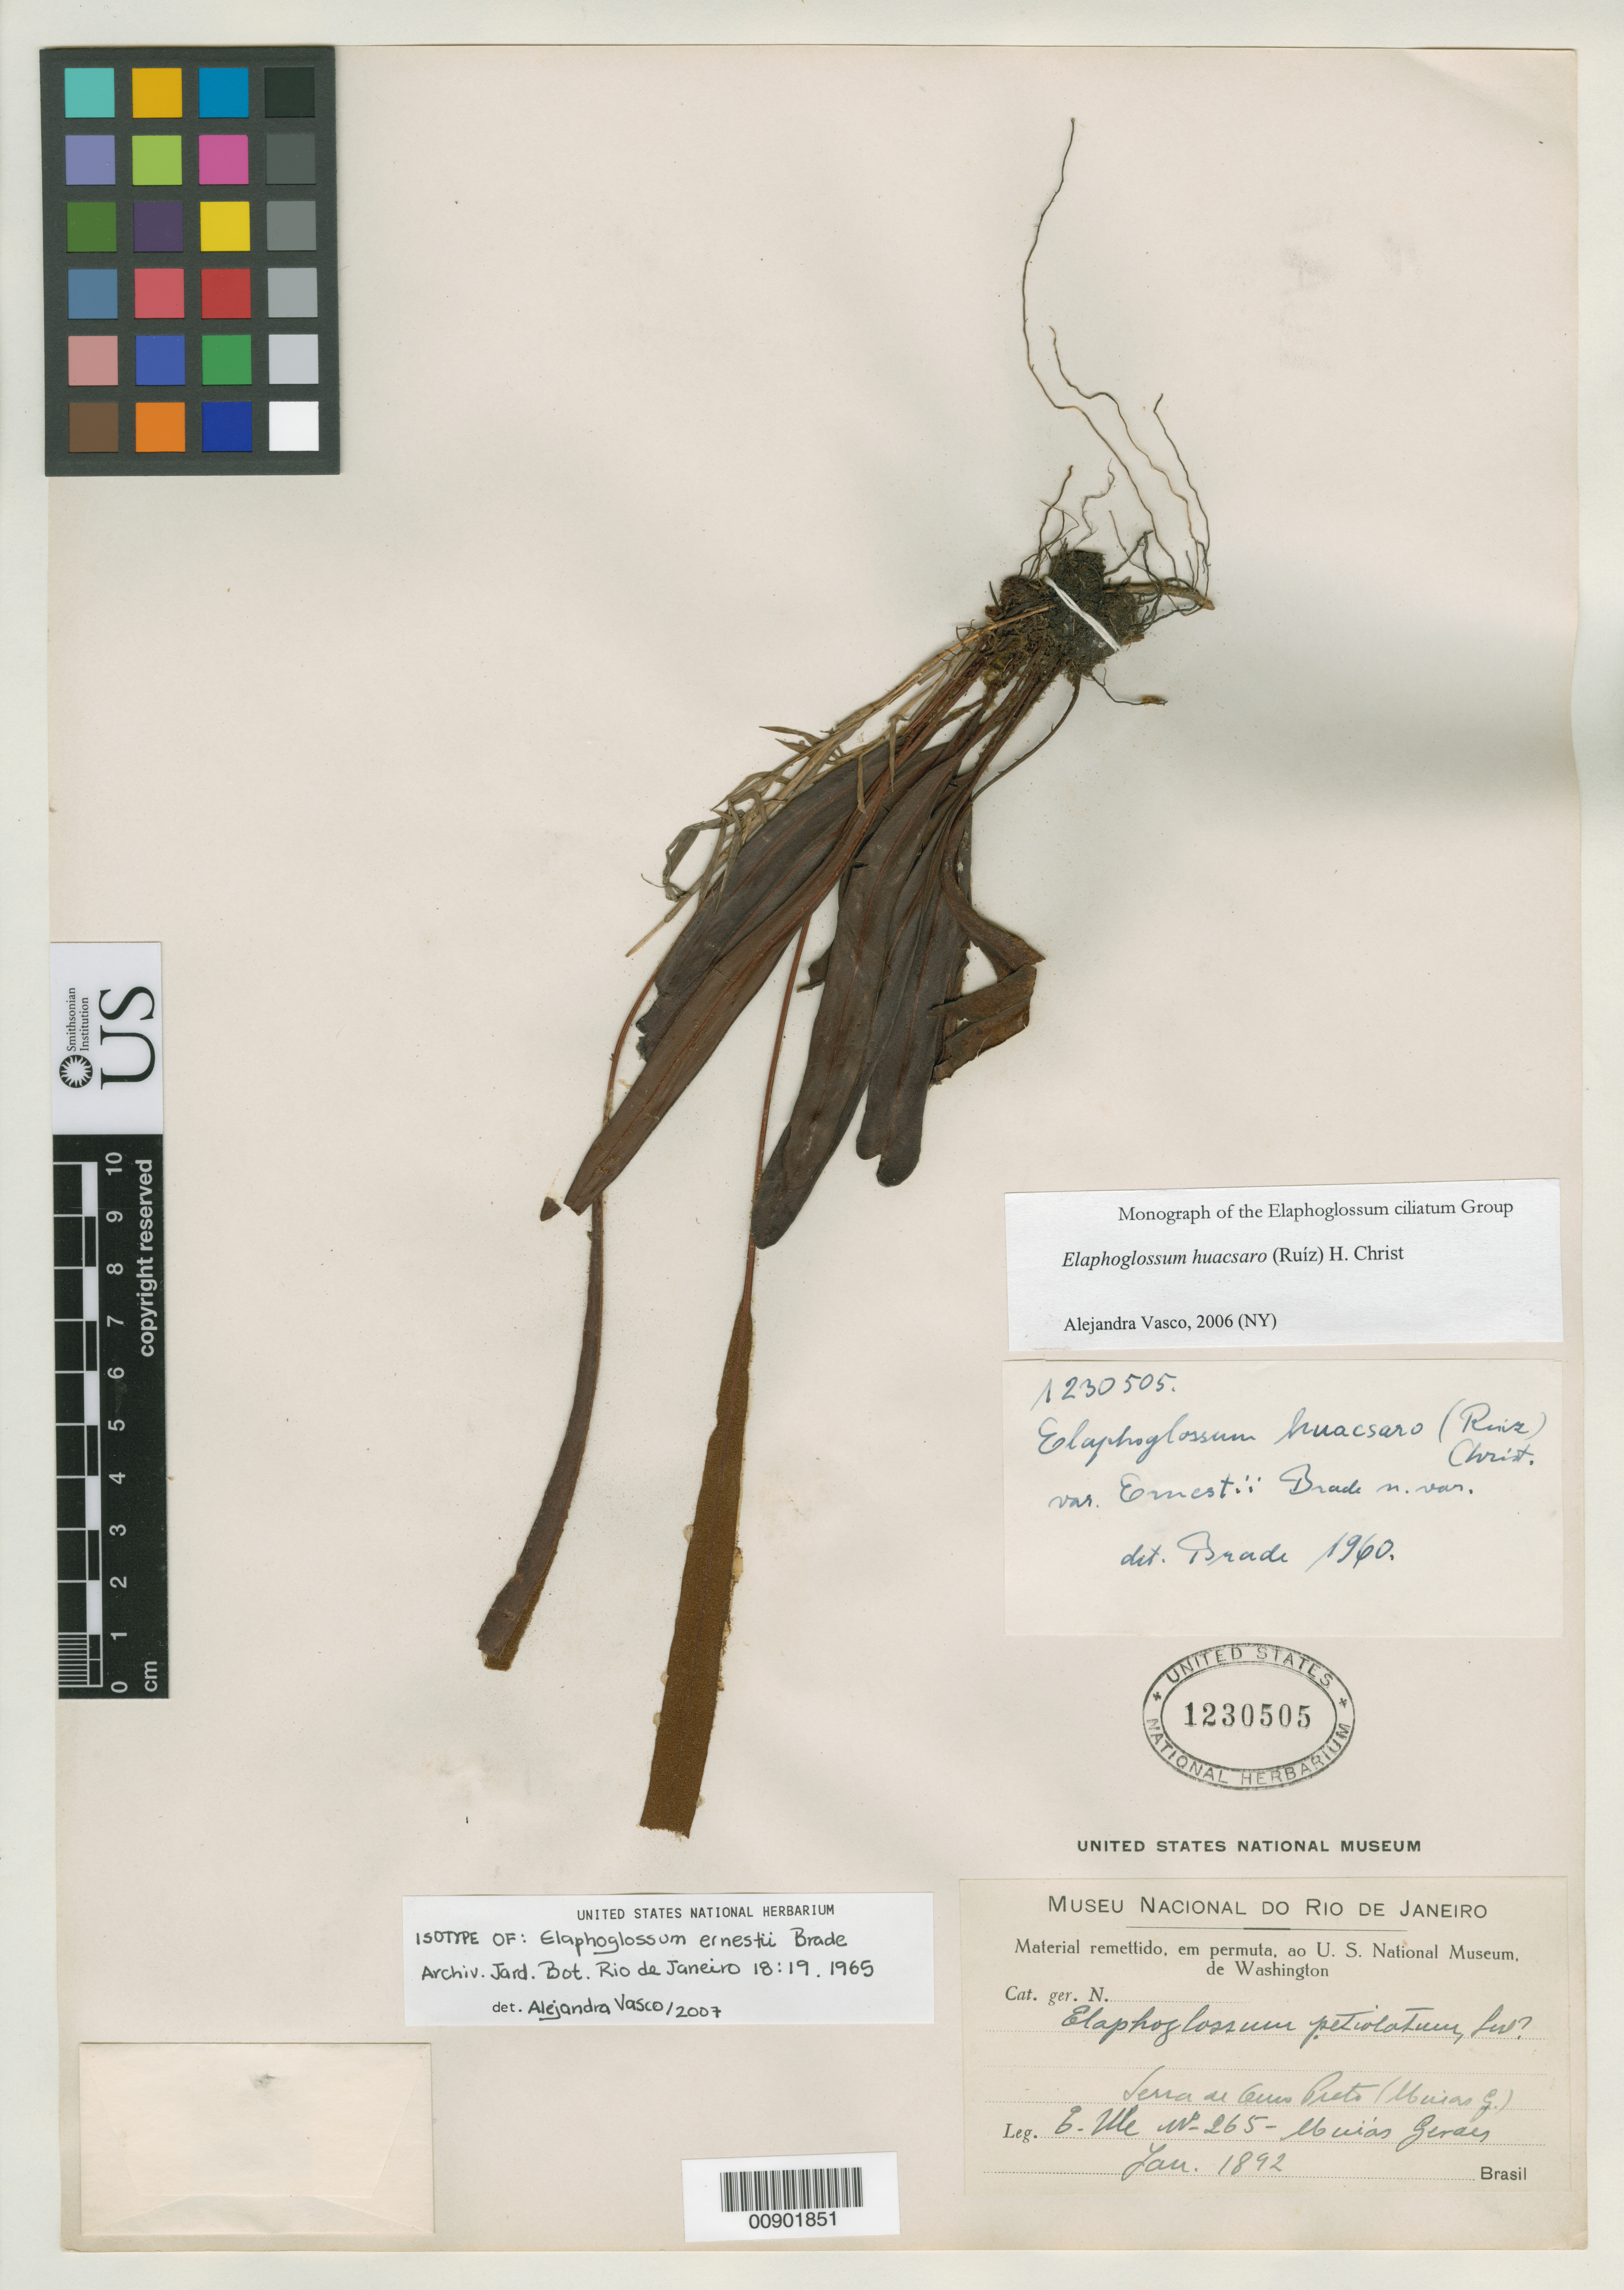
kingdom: Plantae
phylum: Tracheophyta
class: Polypodiopsida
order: Polypodiales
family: Dryopteridaceae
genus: Elaphoglossum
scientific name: Elaphoglossum ernestii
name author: Brade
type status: Isotype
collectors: E. H. Ule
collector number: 265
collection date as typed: Jan 1892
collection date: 1892-01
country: Brazil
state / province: Minas Gerais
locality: Serra de Ouro Preto.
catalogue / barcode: US 1230505